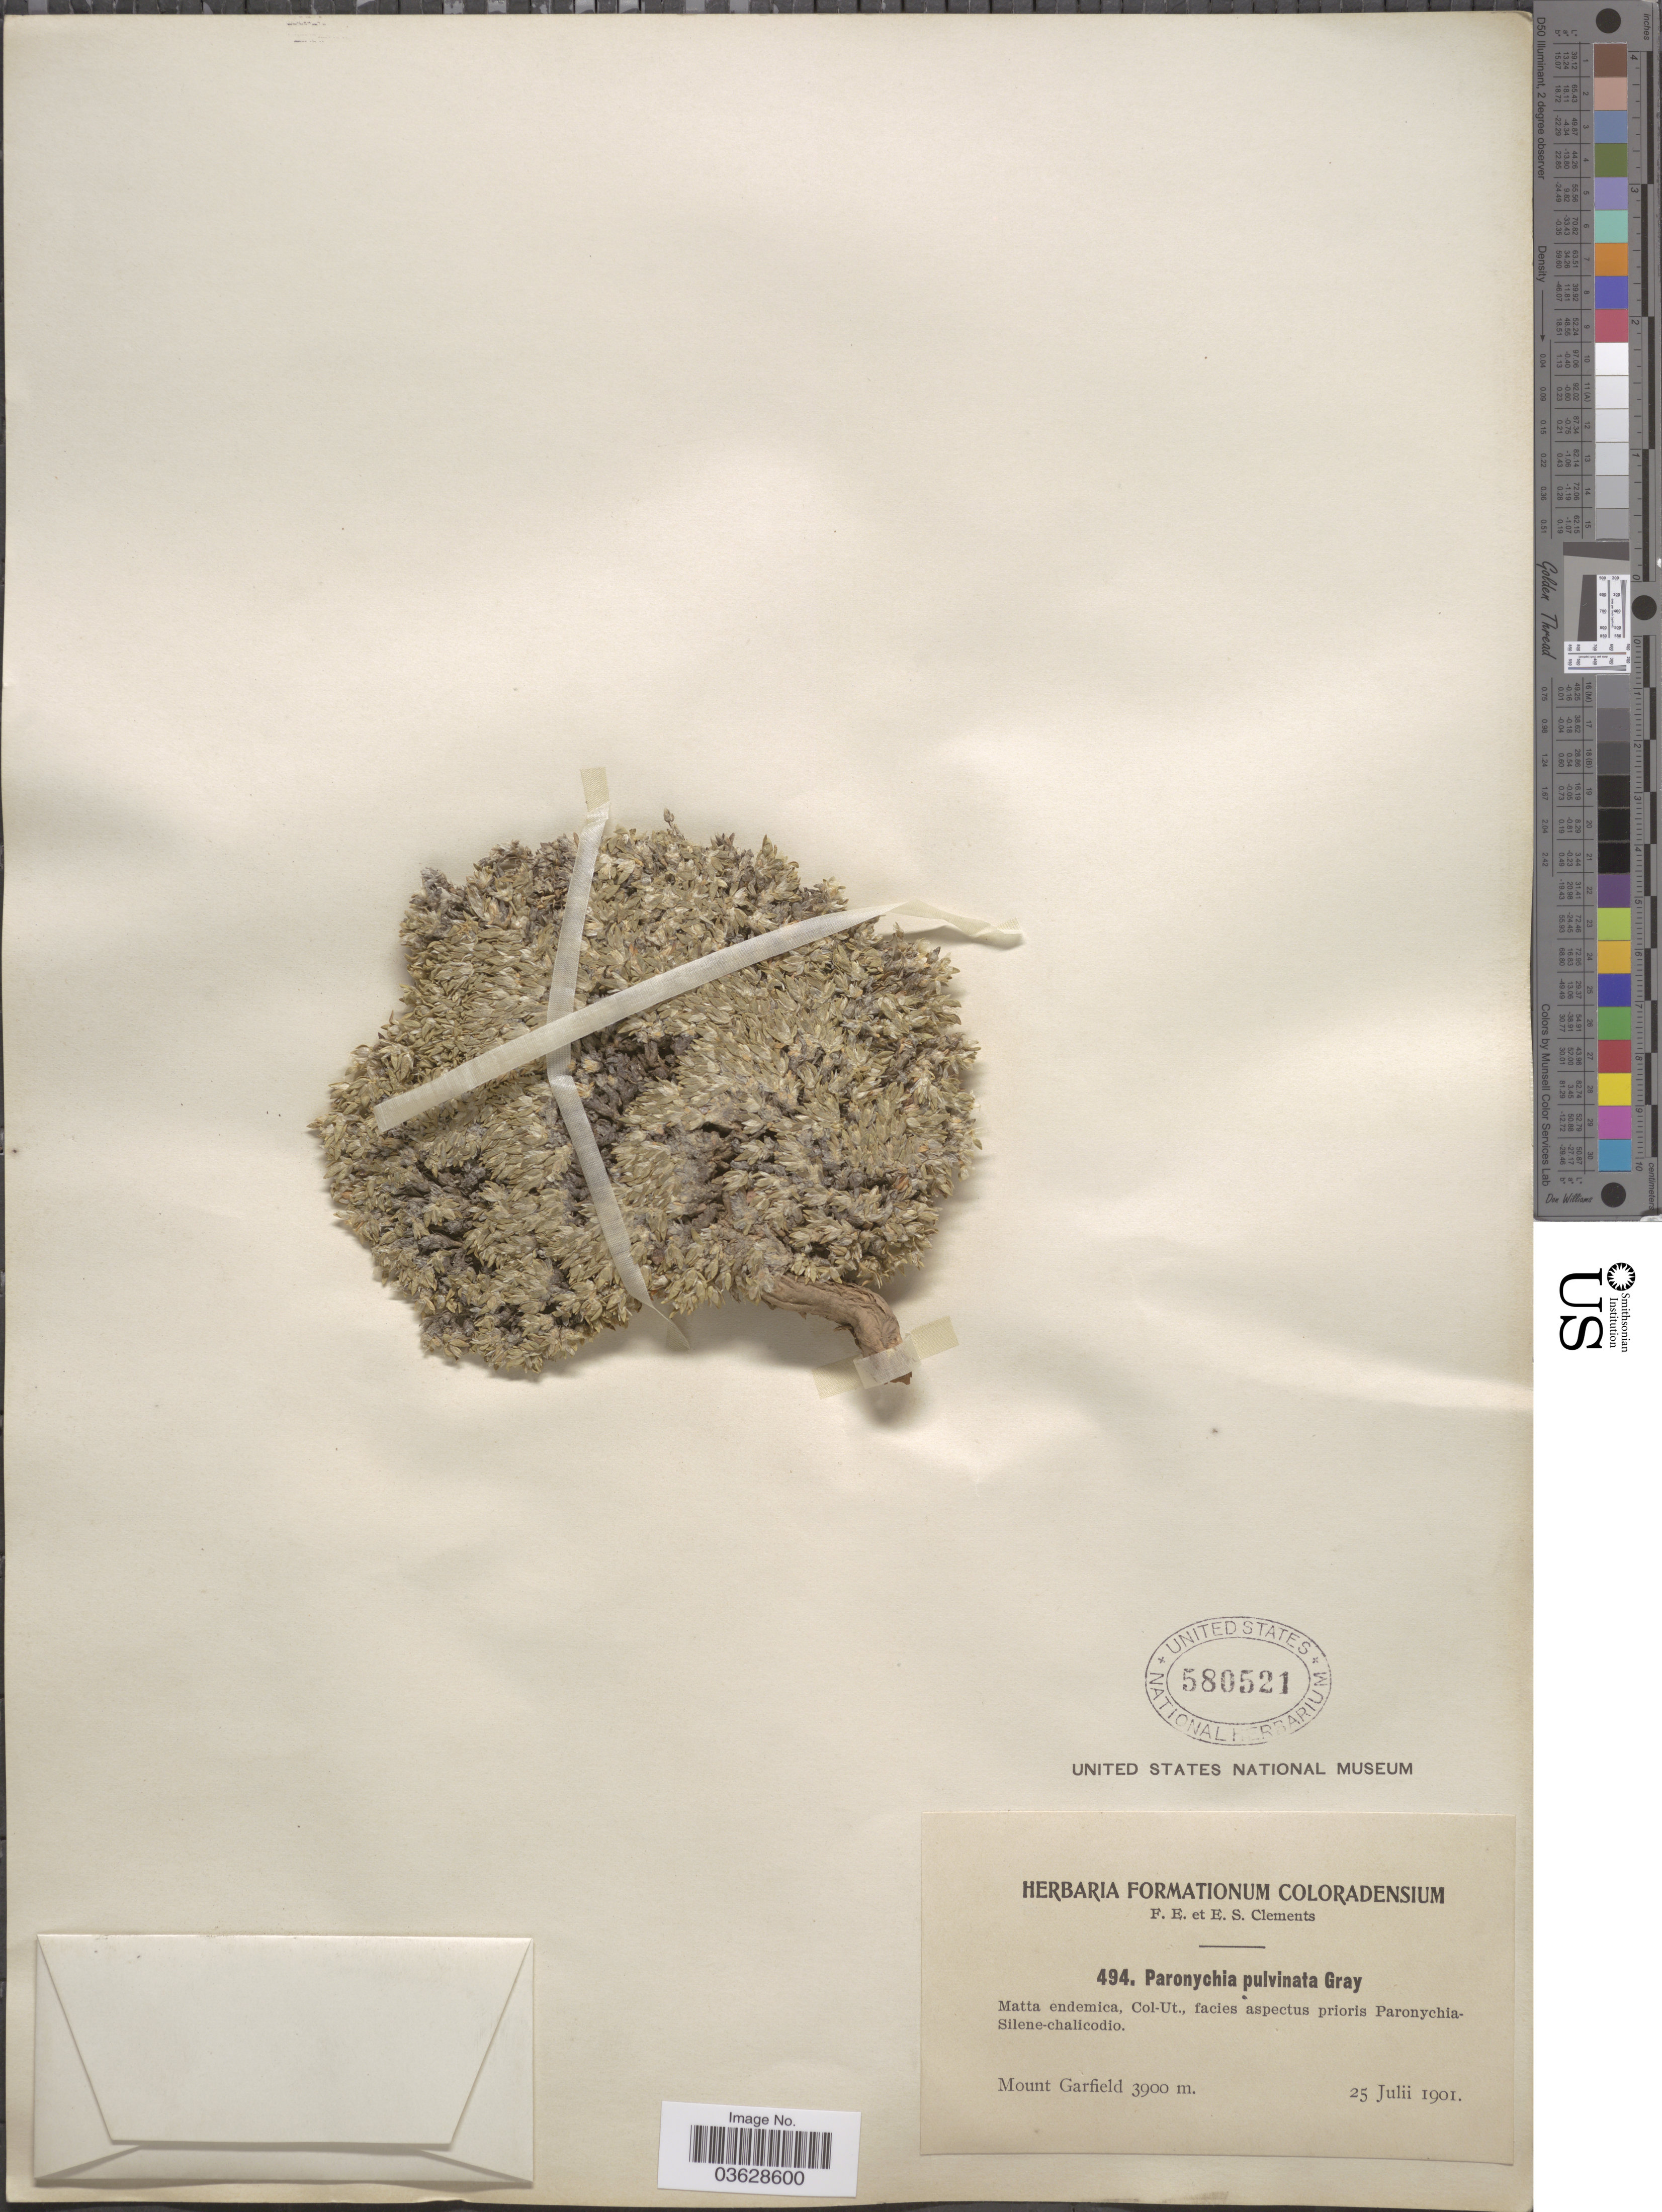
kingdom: Plantae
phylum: Tracheophyta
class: Magnoliopsida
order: Caryophyllales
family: Caryophyllaceae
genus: Paronychia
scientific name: Paronychia pulvinata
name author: A. Gray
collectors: F. E. Clements & E. S. Clements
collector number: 494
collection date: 1901-07-25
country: United States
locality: Matta endemica, Col-Ut. Mount Garfield.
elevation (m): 3900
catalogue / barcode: US 580521